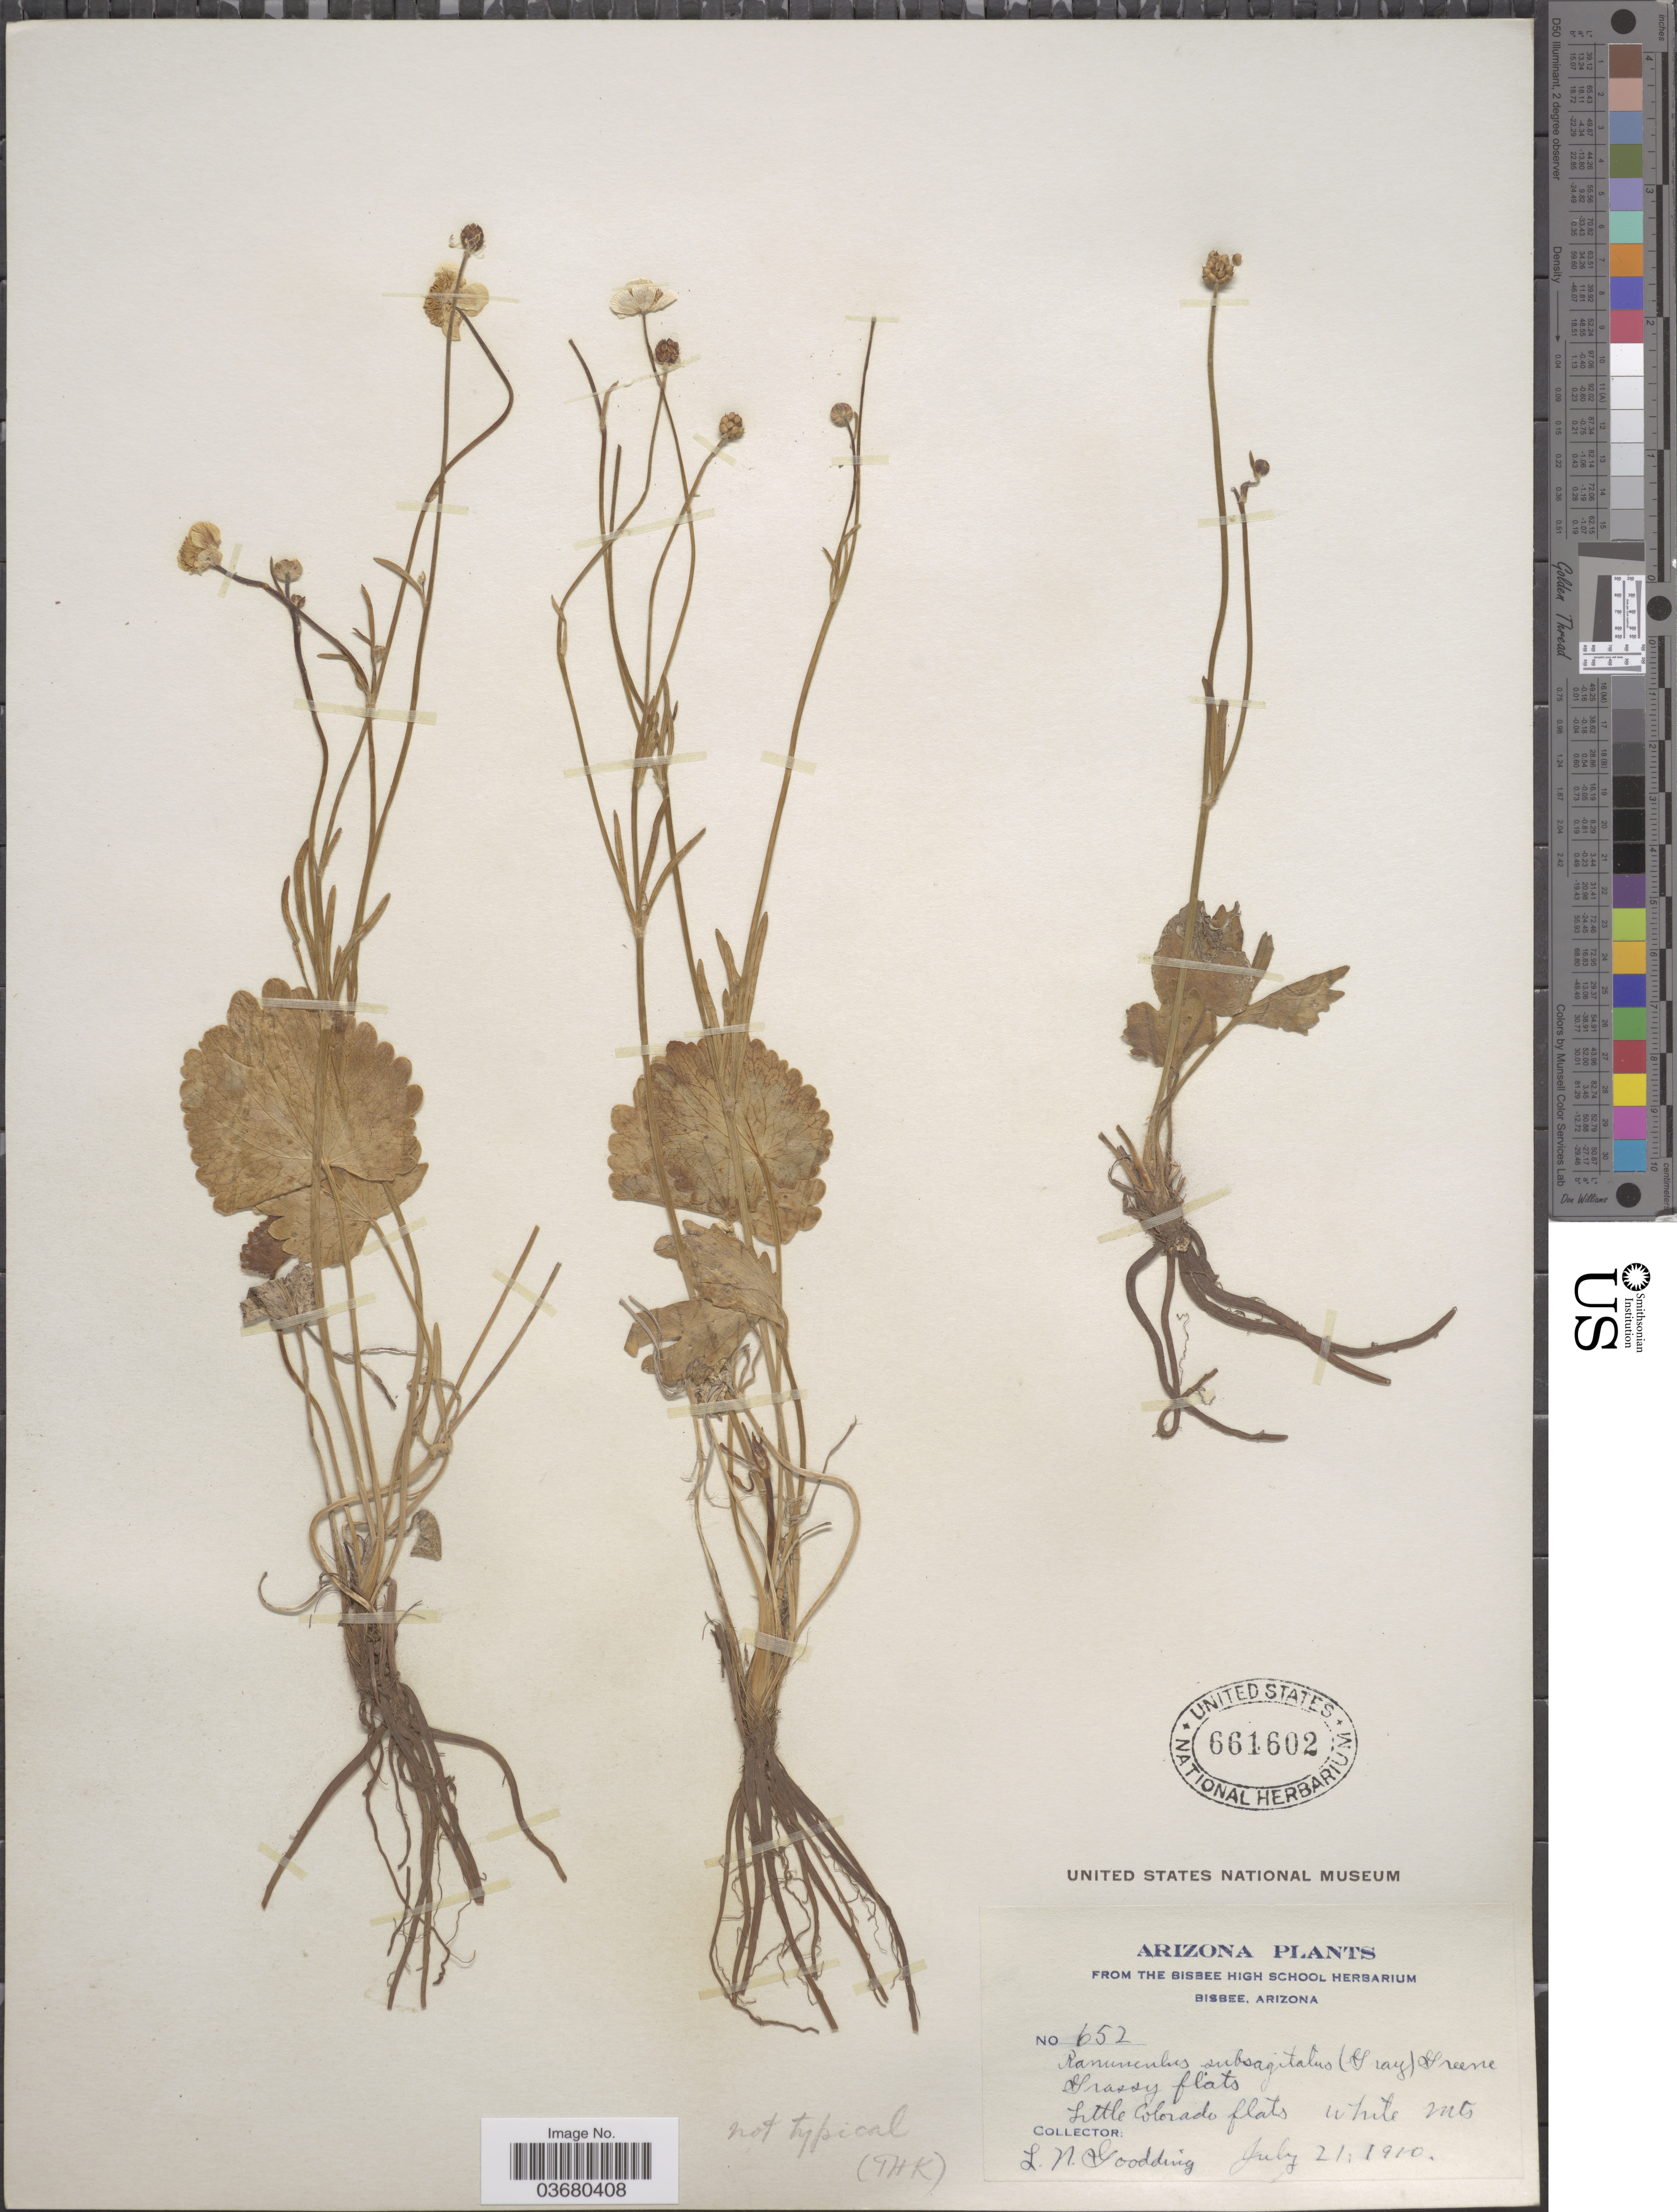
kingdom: Plantae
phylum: Tracheophyta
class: Magnoliopsida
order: Ranunculales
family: Ranunculaceae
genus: Ranunculus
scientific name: Ranunculus cardiophyllus var. subsagittatus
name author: (A. Gray) L.D. Benson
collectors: L. N. Goodding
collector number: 652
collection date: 1910-07-21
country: United States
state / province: Arizona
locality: Little Colorado flats. White Mts.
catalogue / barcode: US 661602